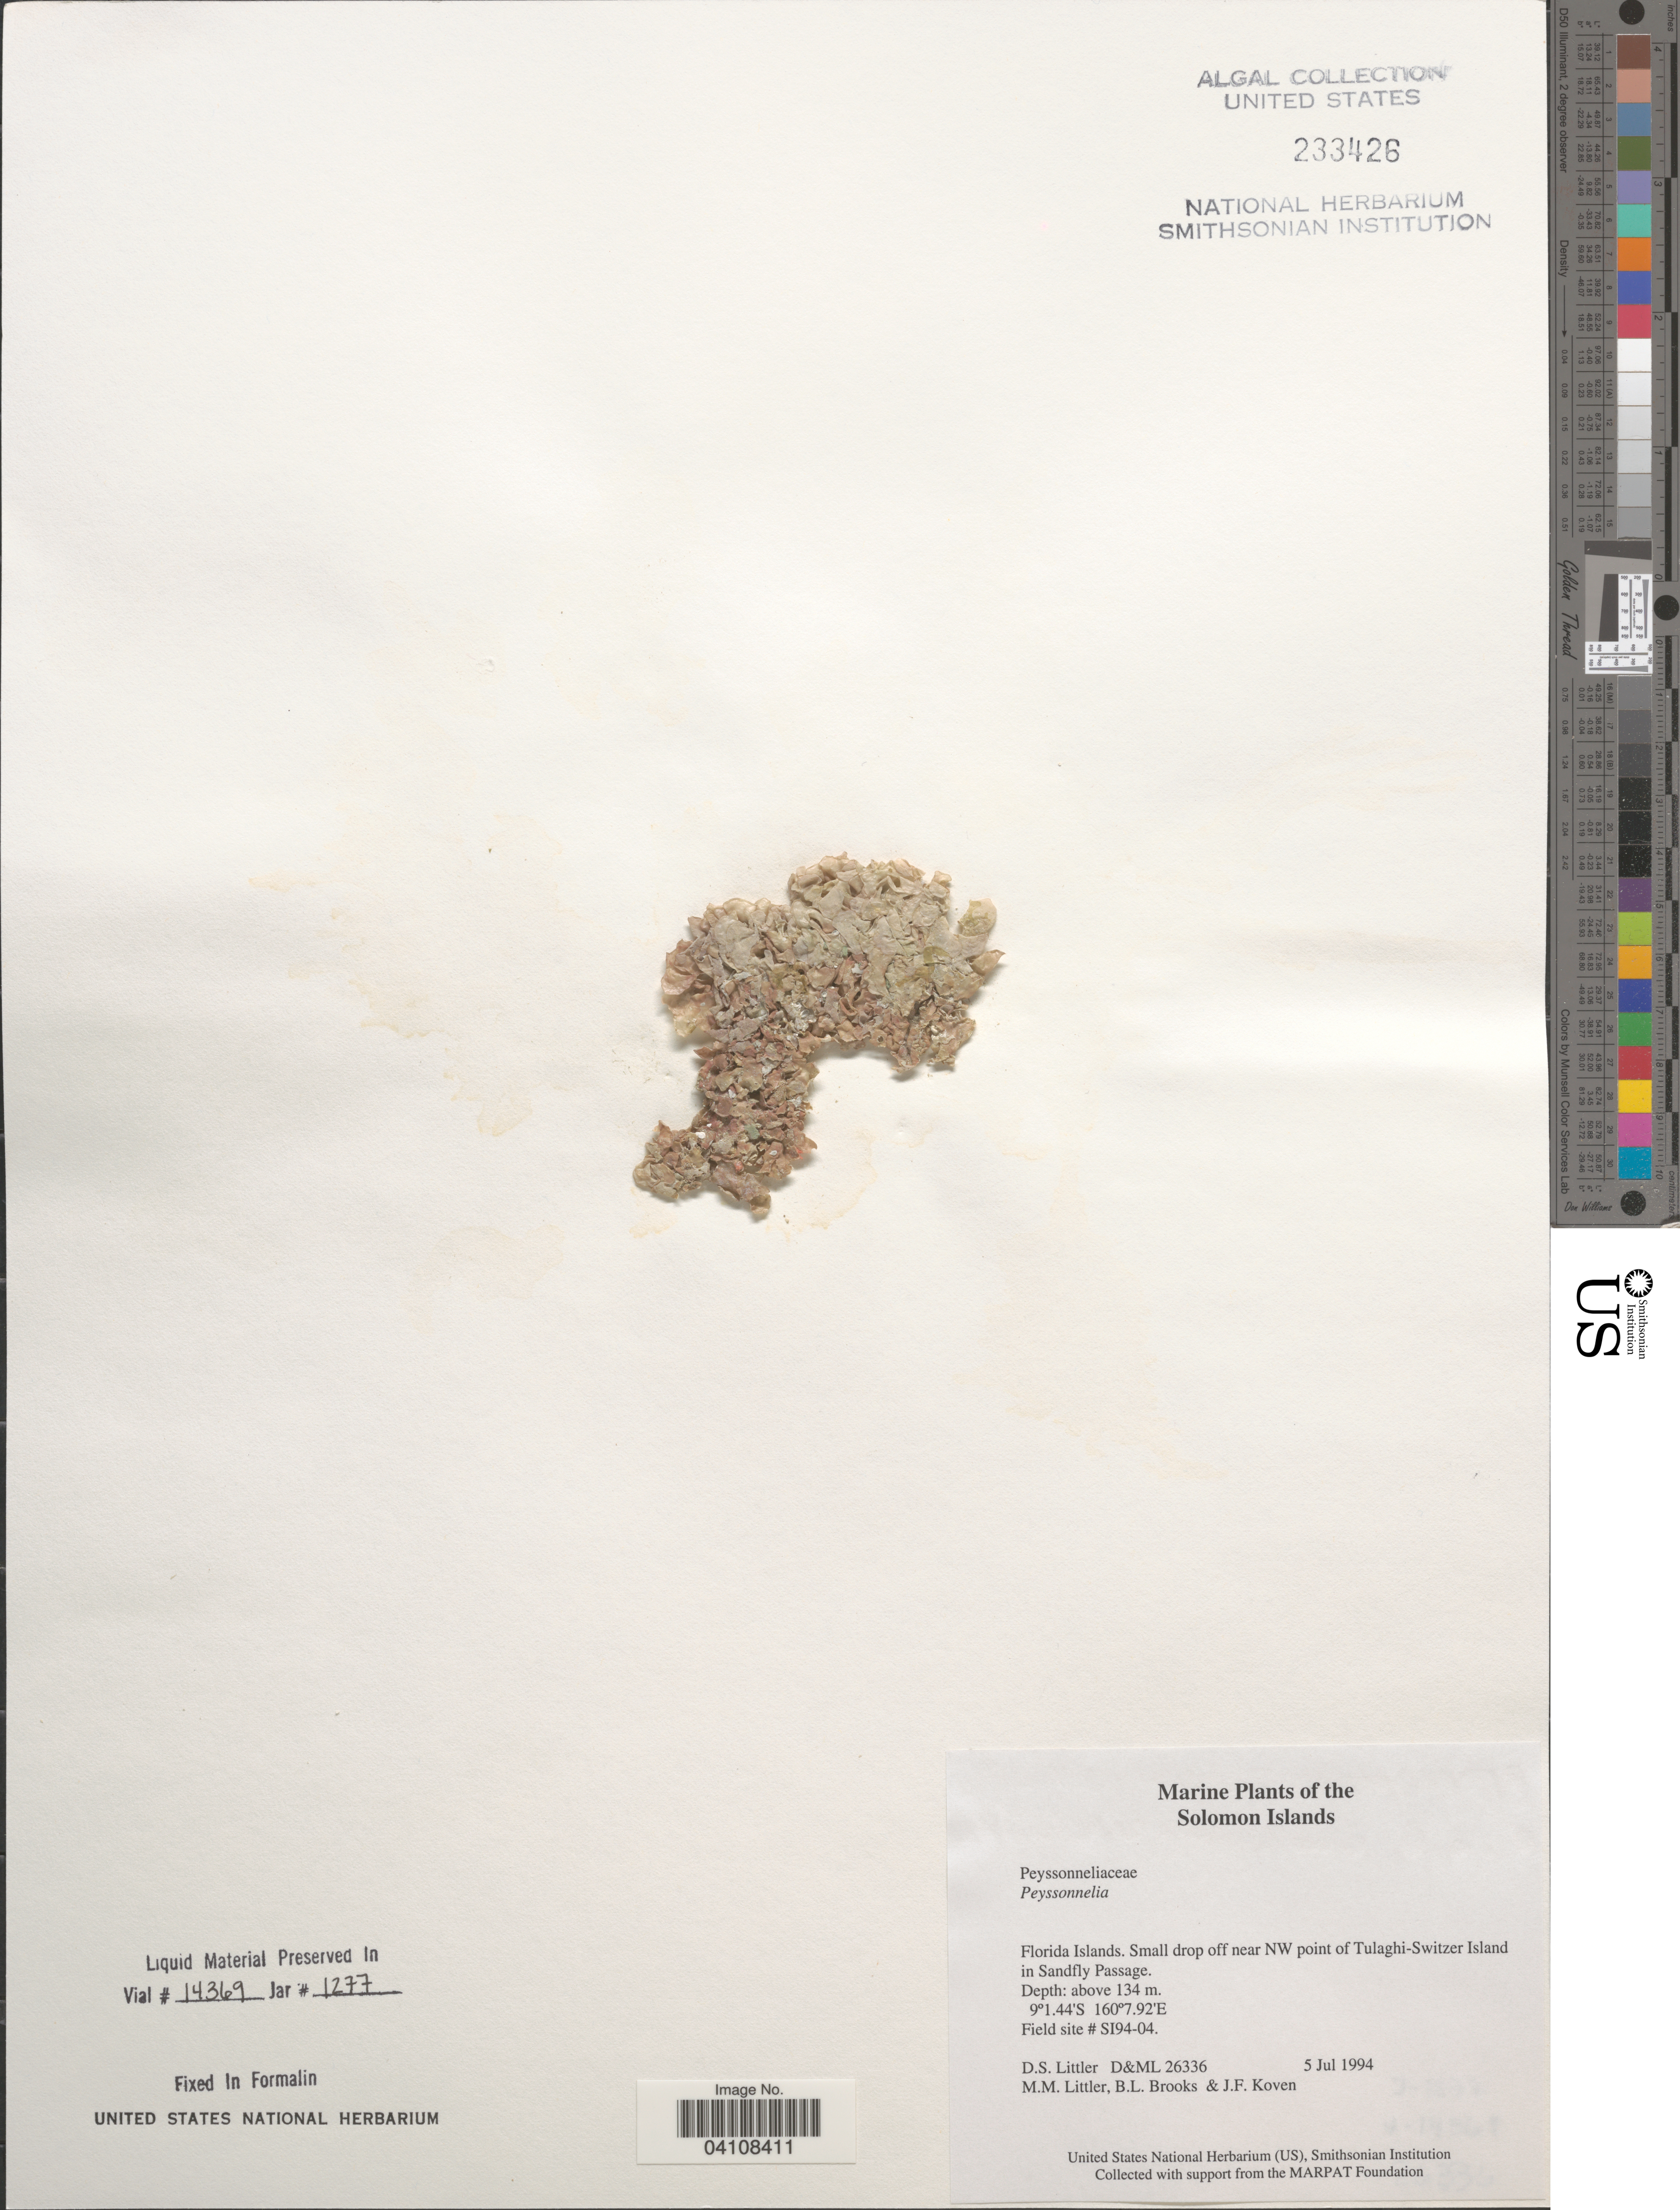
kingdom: Plantae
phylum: Rhodophyta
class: Florideophyceae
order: Peyssonneliales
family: Peyssonneliaceae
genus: Peyssonnelia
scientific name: Peyssonnelia sp.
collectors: D. S. Littler, B. Brooks & J. Koven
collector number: D&ML26336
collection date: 1994-07-05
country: Solomon Islands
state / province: Solomon Islands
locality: Florida Islands. Small drop off near NW point of Tulaghi-Switzer Island in Sandfly Passage. Field site # SI94-04.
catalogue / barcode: US 233426